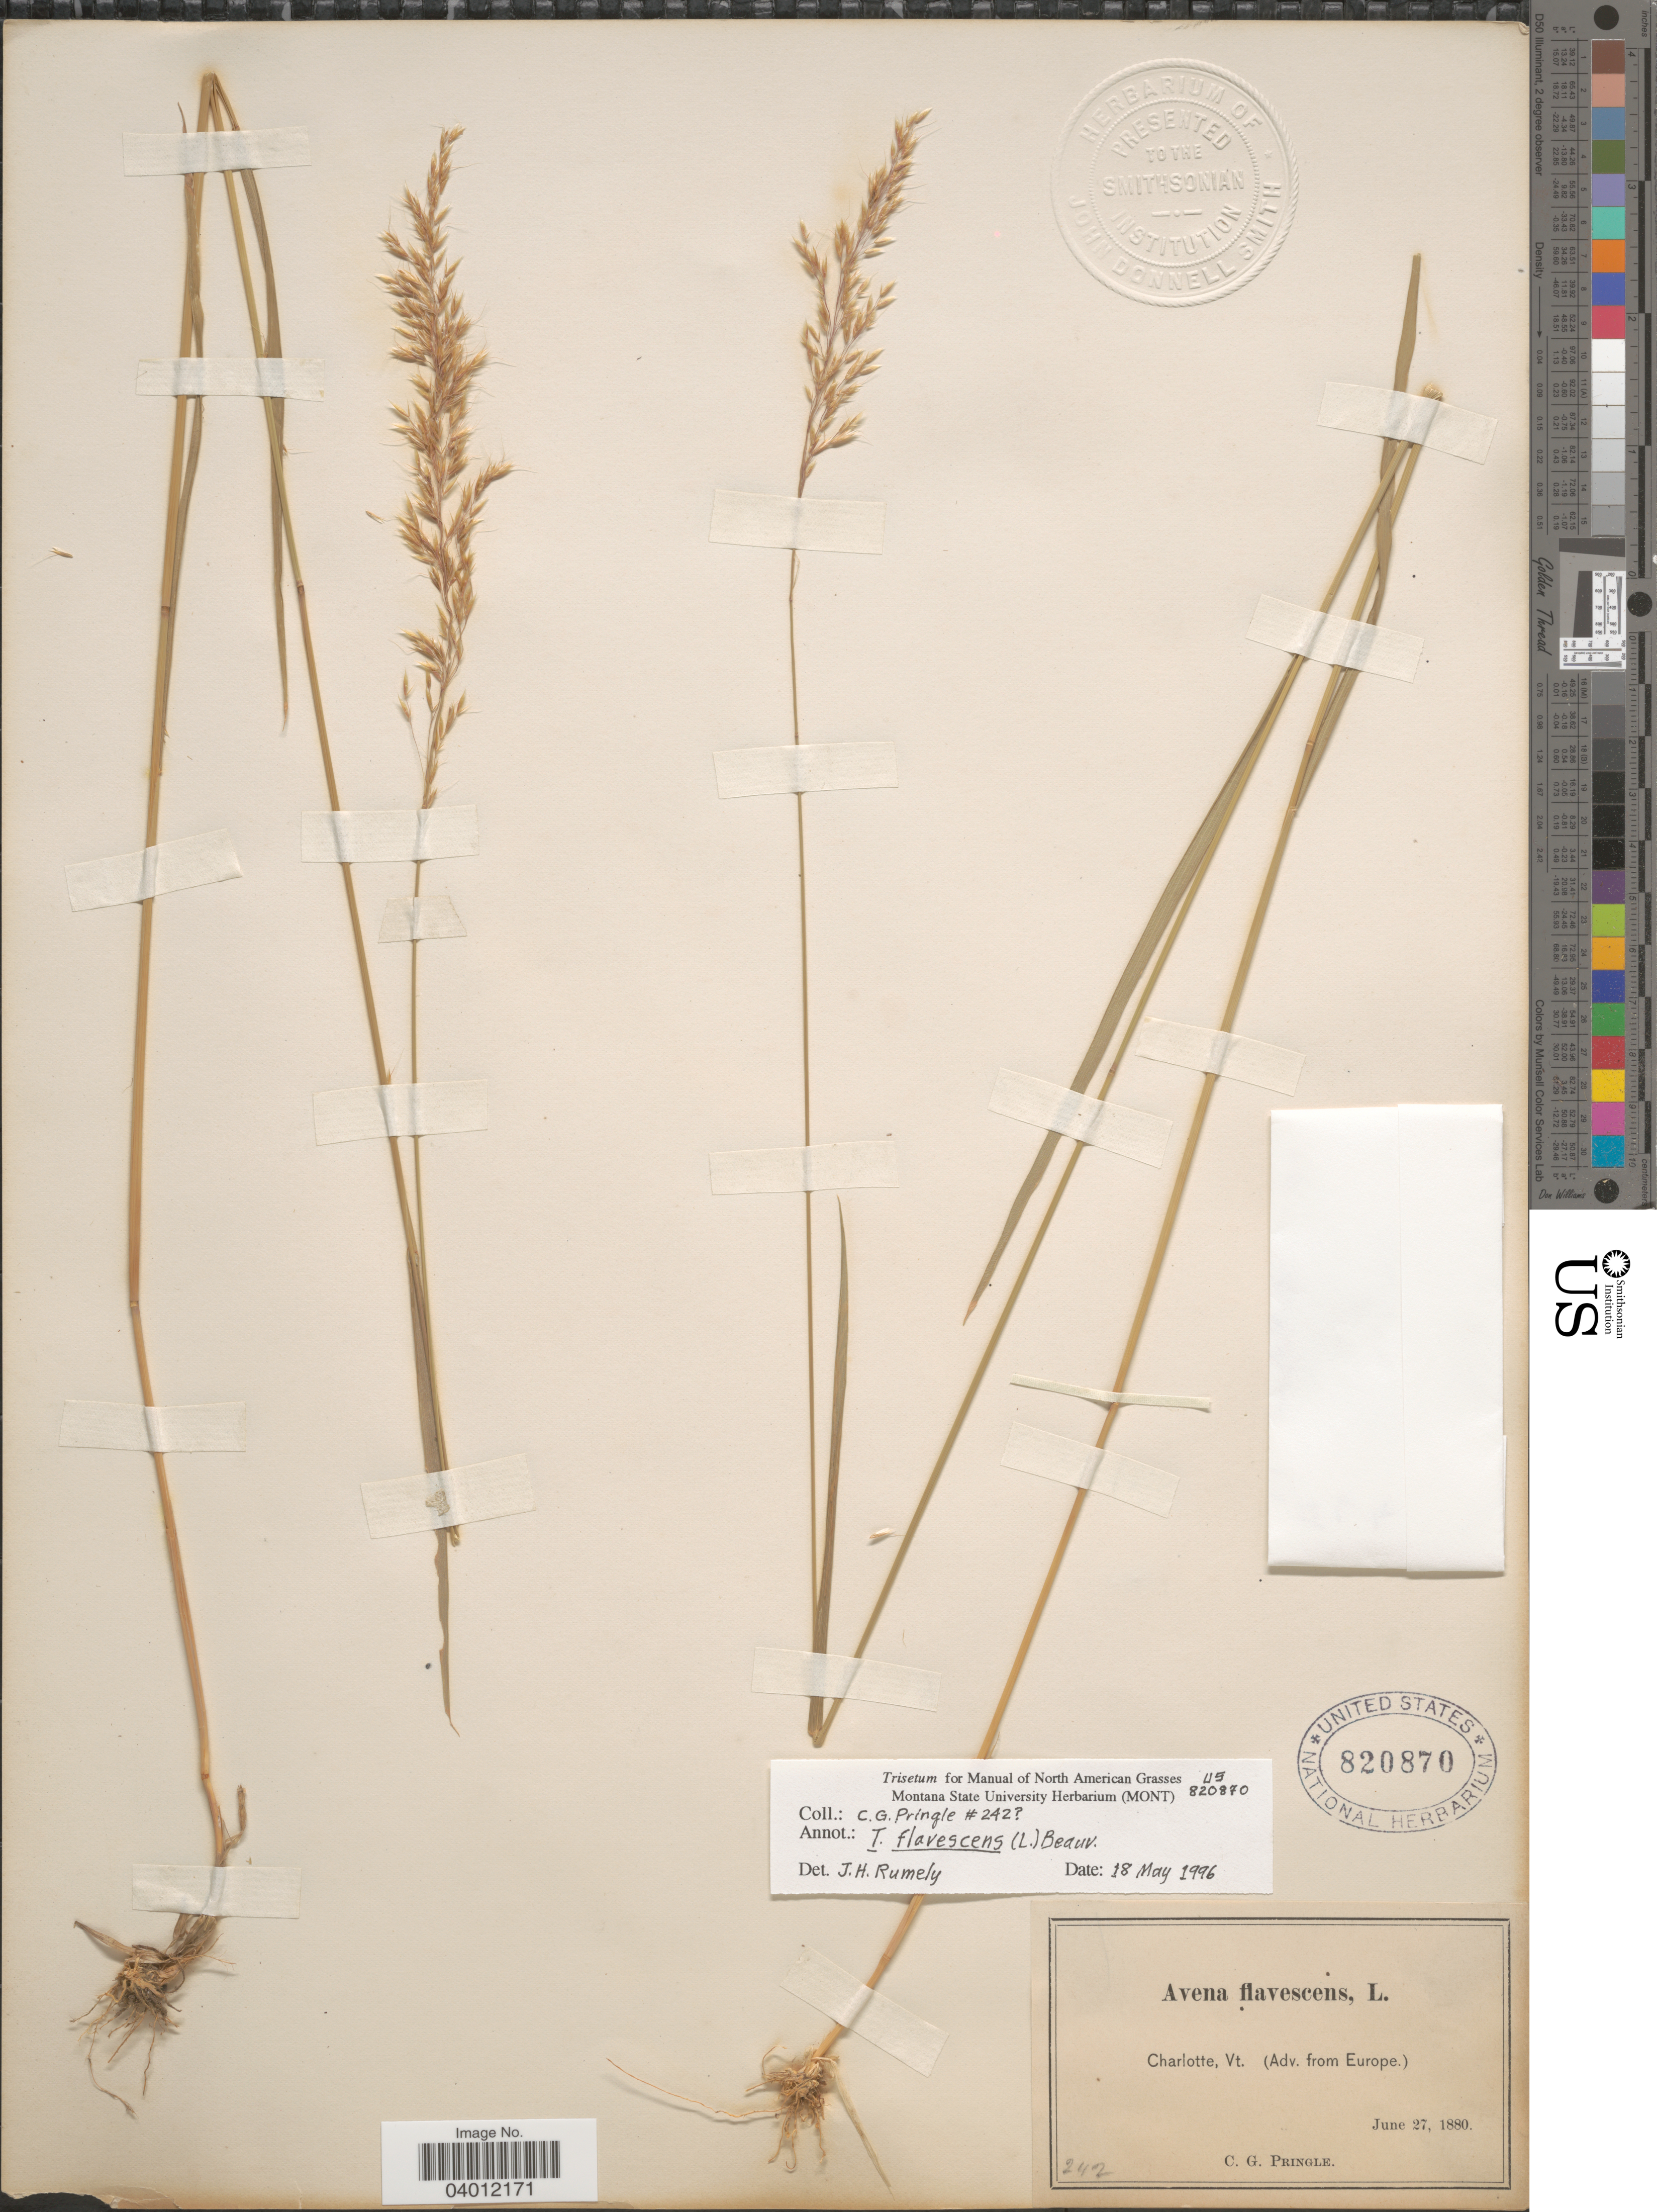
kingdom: Plantae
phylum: Tracheophyta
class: Liliopsida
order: Poales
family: Poaceae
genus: Trisetum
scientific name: Trisetum flavescens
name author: (L.) P. Beauv.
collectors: C. G. Pringle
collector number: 242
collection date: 1880-06-27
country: United States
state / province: Vermont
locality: Charlotte.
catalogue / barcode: US 820870